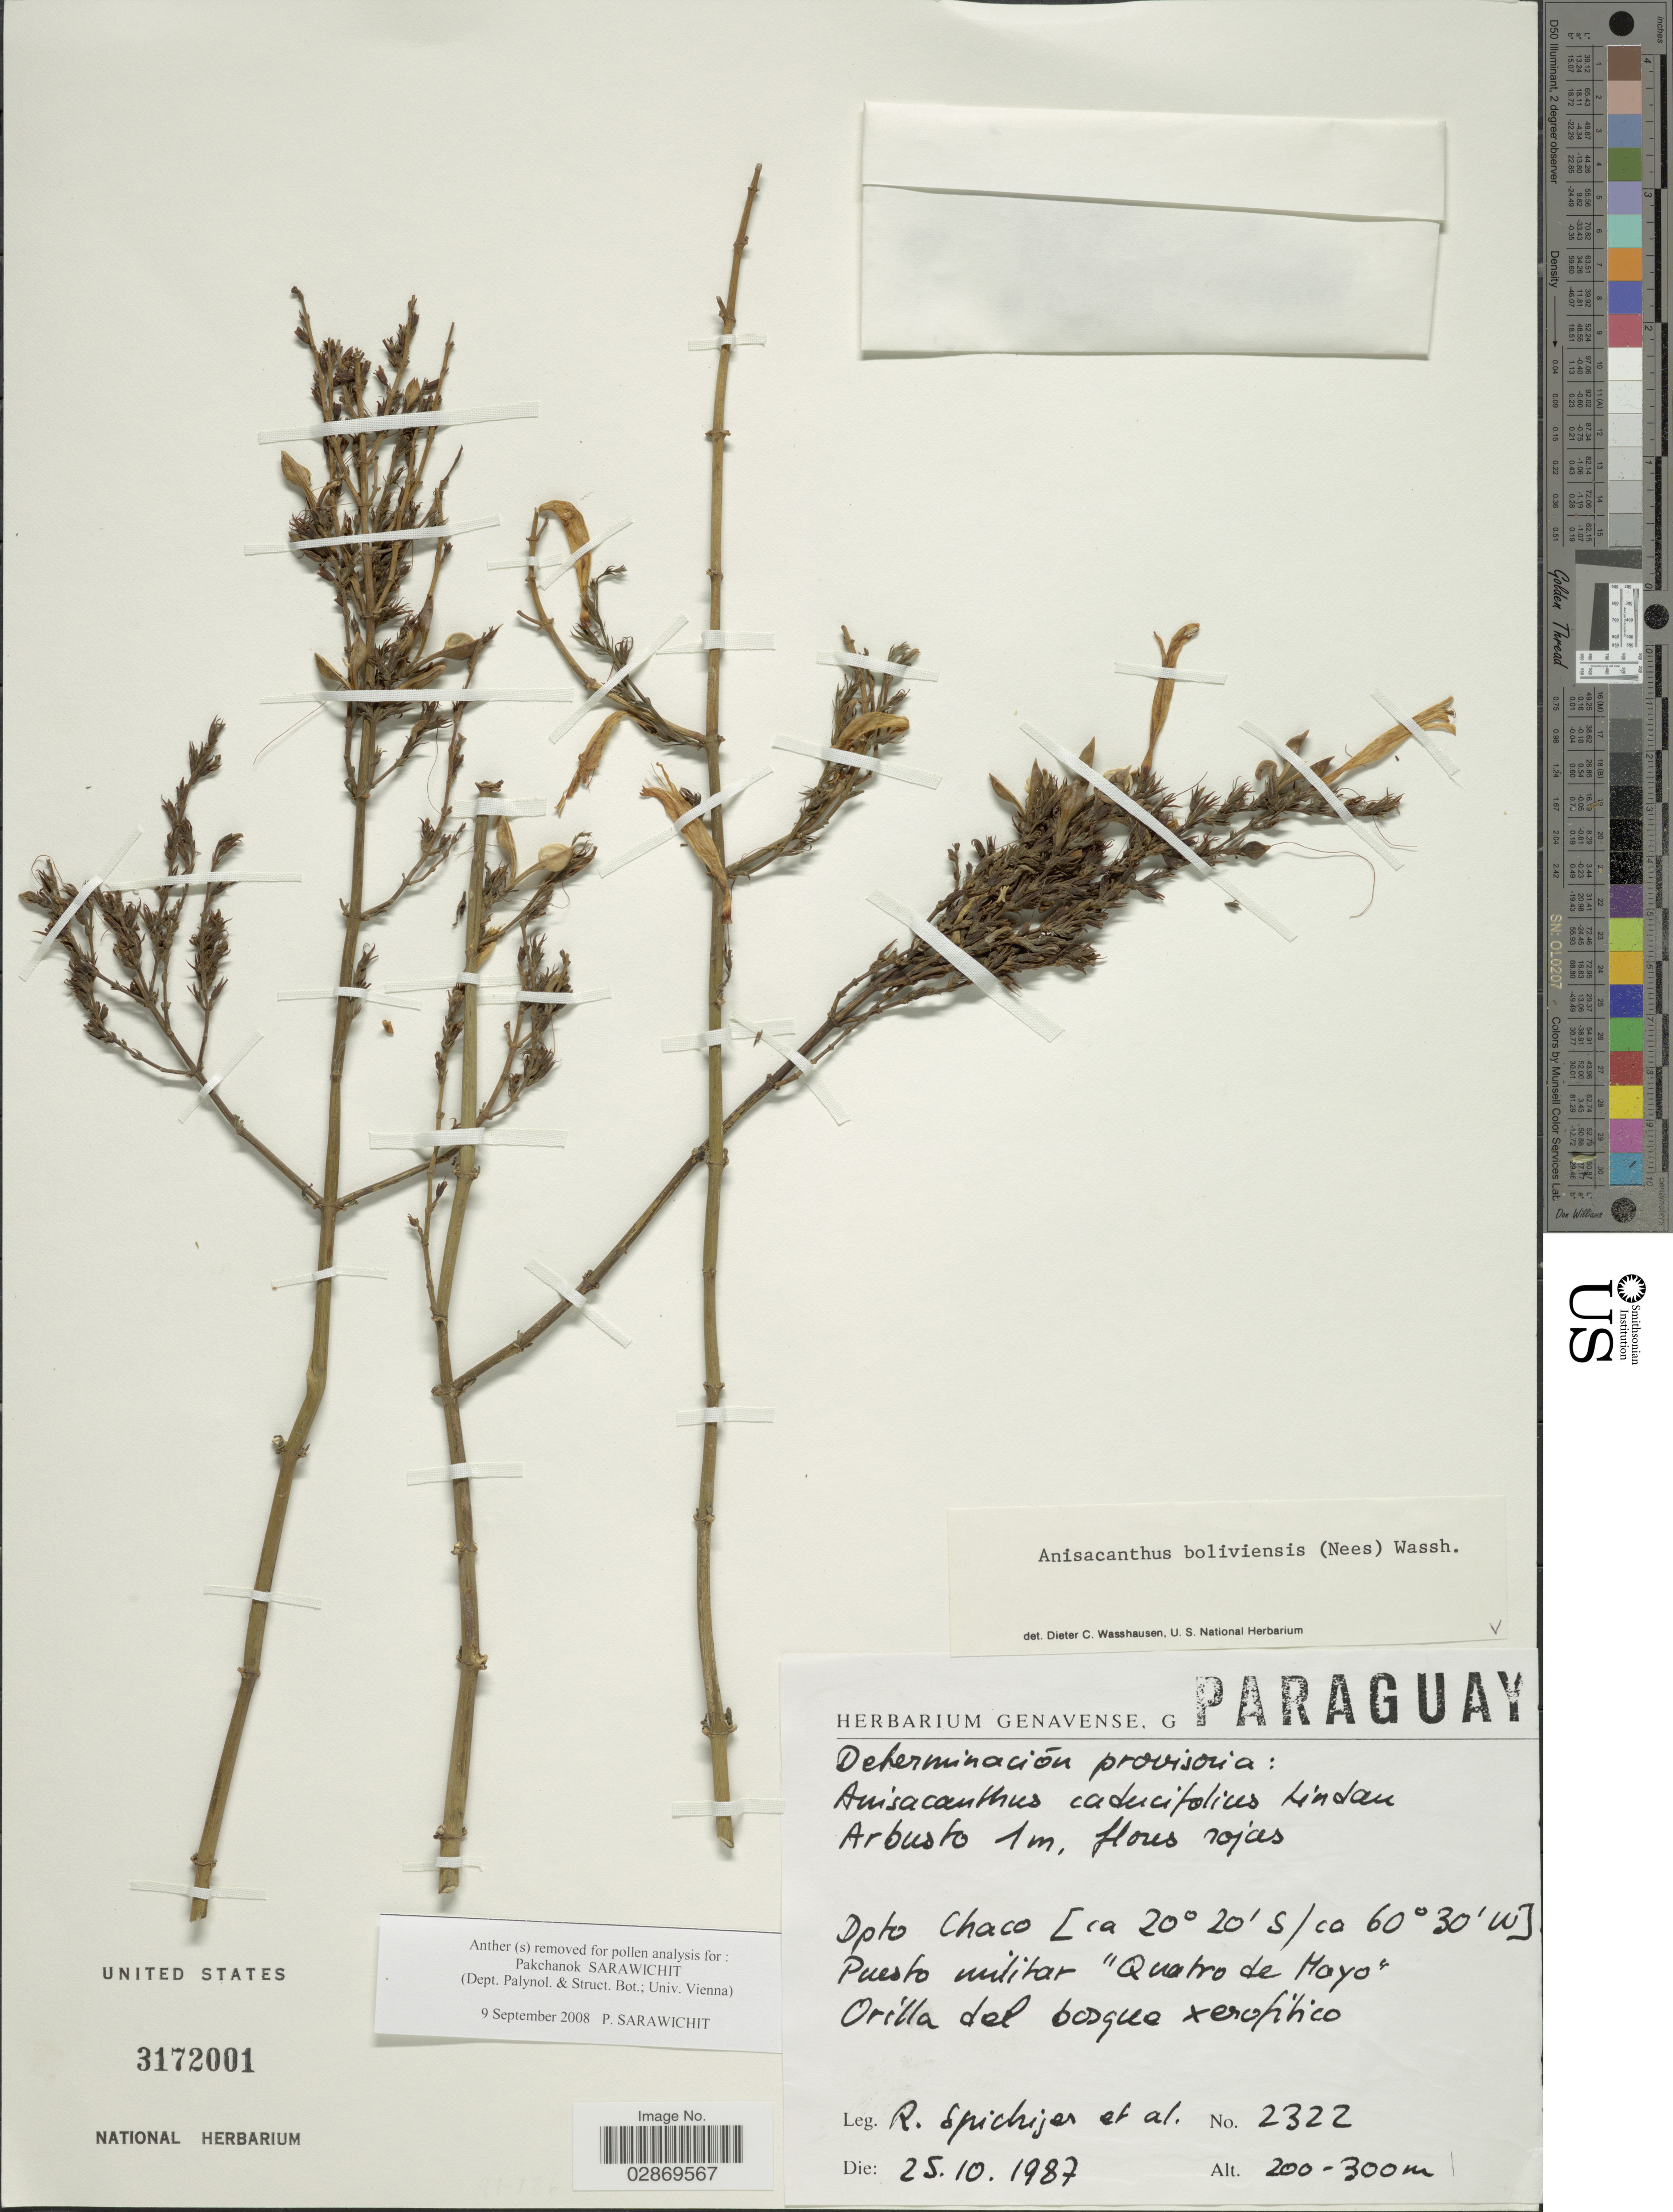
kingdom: Plantae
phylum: Tracheophyta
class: Magnoliopsida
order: Lamiales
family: Acanthaceae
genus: Anisacanthus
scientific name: Anisacanthus boliviensis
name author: (Nees) Wassh.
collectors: R. Spichiger & et al.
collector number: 2322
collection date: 1987-10-25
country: Argentina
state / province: Chaco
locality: Dpto. Chaco, Puesto militar "Quatro de Hayo".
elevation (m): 200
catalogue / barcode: US 3172001